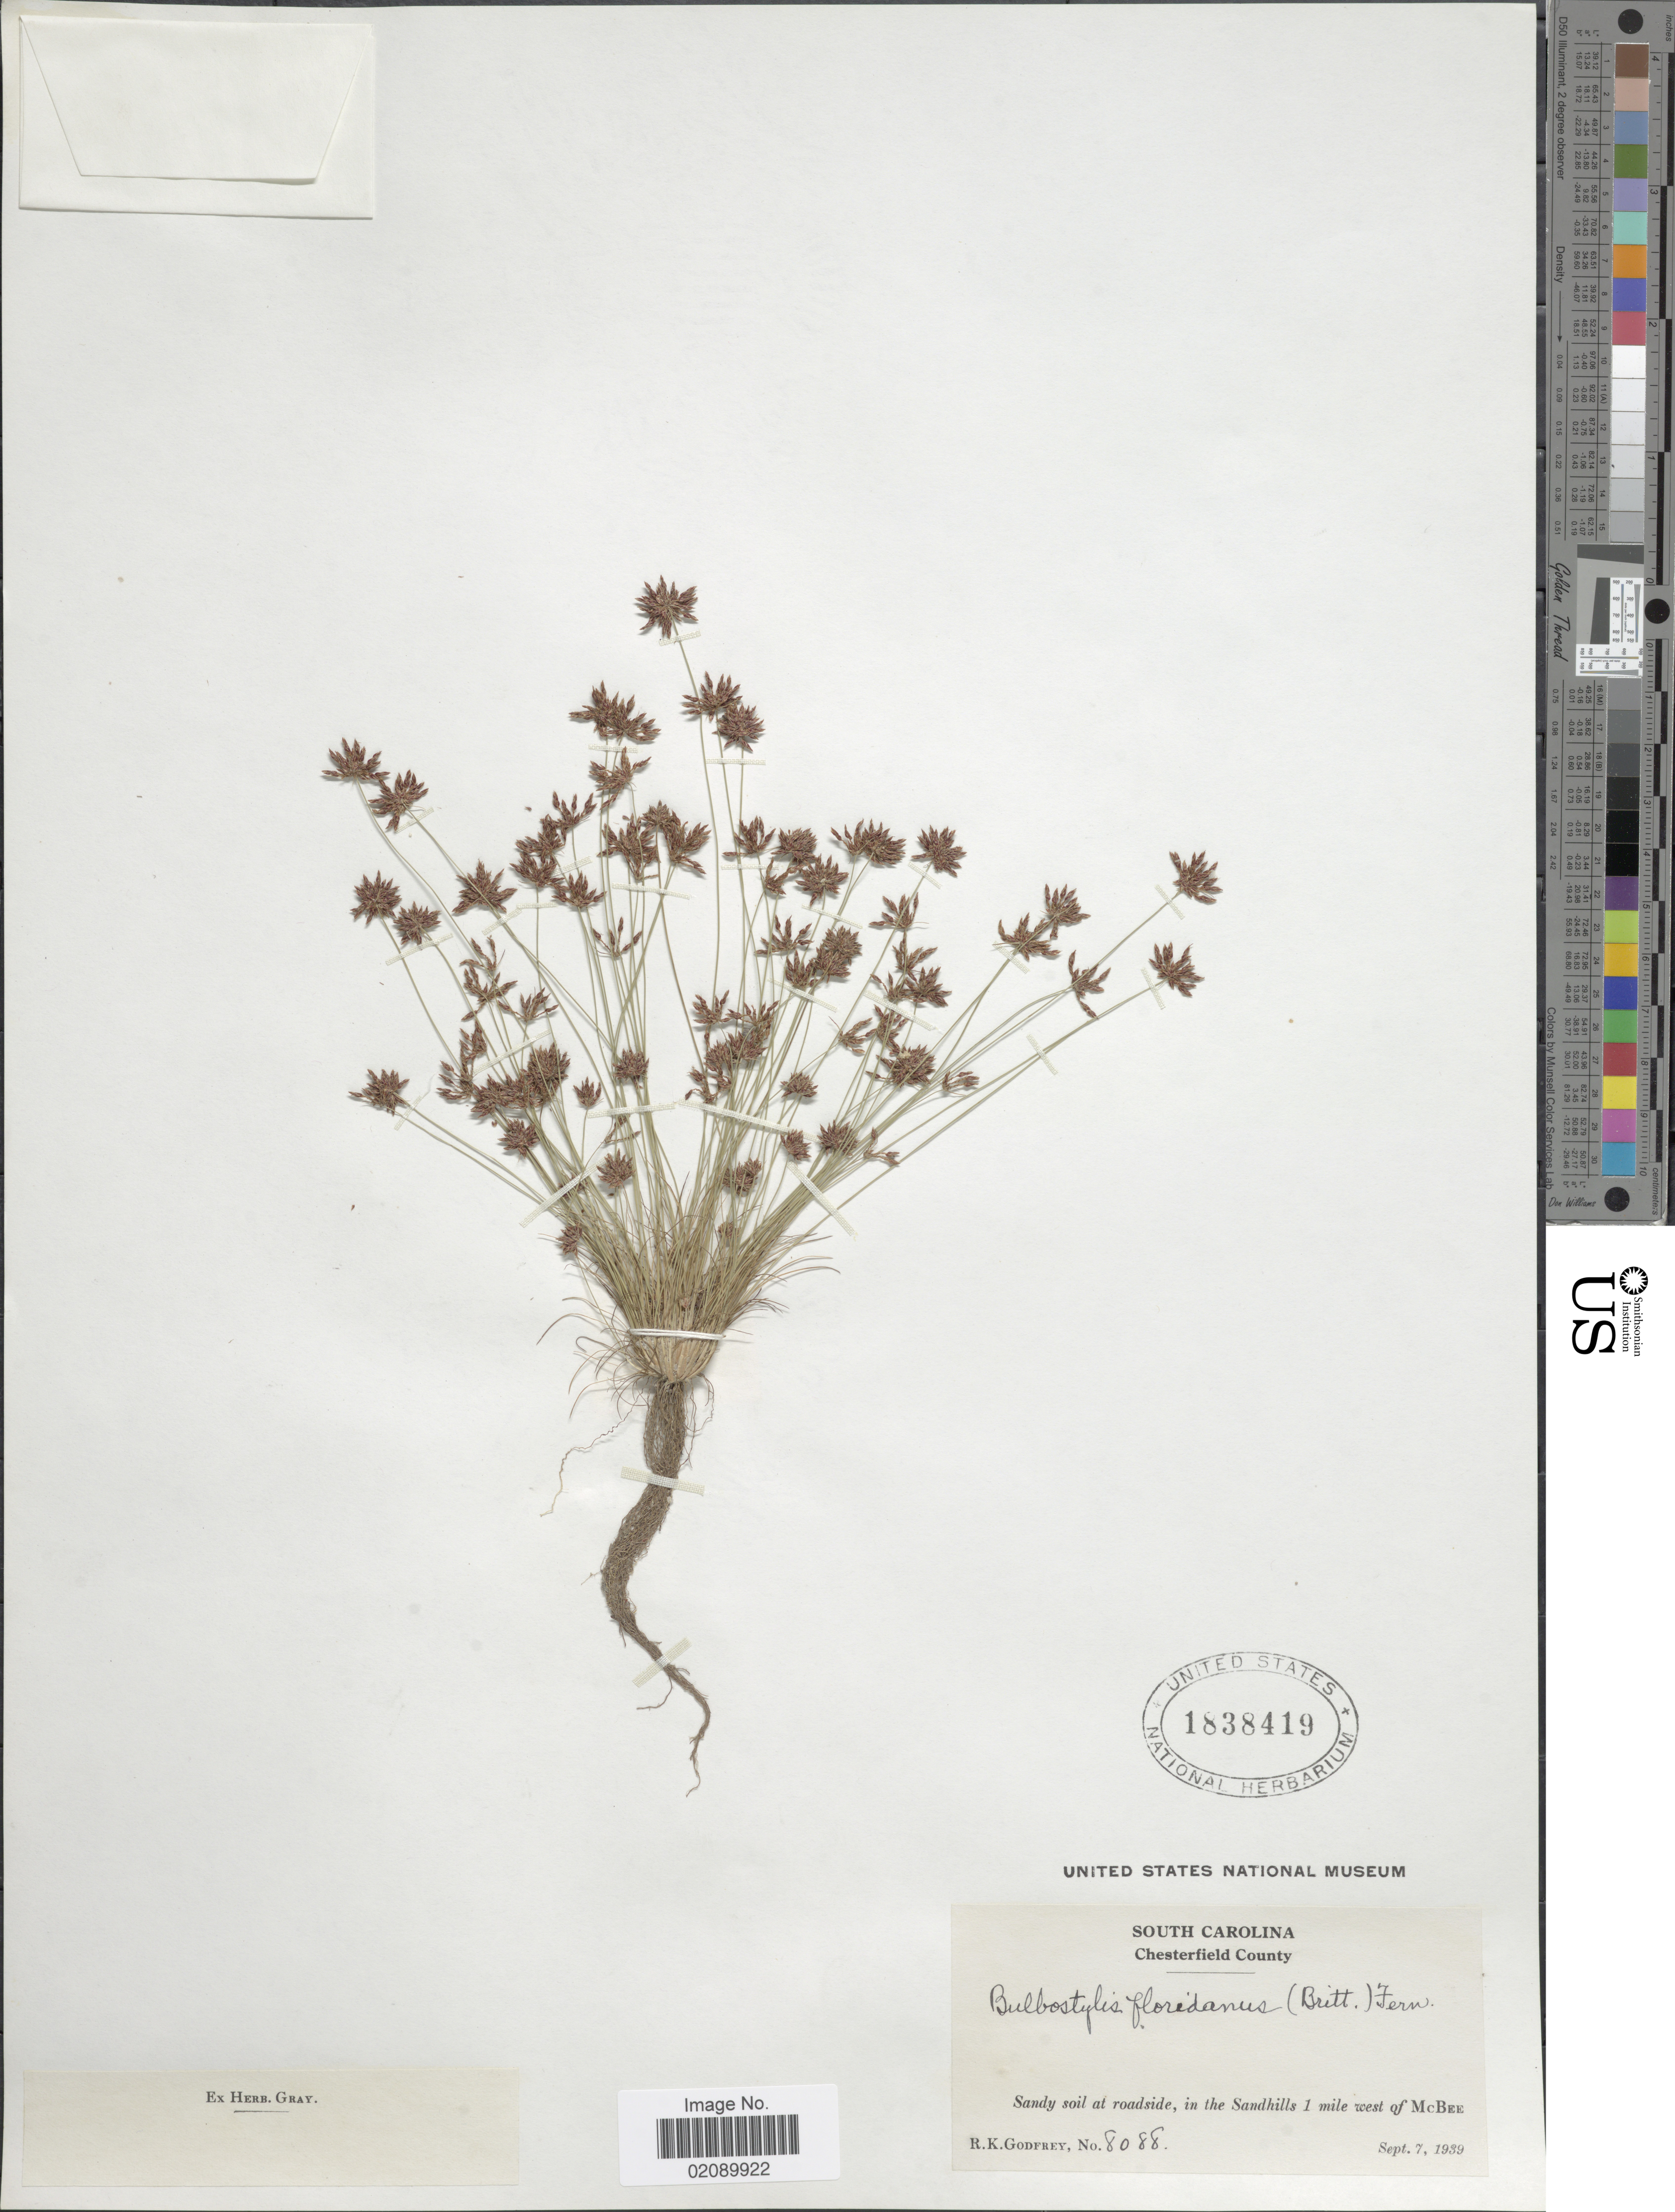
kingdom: Plantae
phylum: Tracheophyta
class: Liliopsida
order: Poales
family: Cyperaceae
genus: Bulbostylis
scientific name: Bulbostylis barbata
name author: (Rottb.) C.B. Clarke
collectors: R. K. Godfrey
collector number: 8088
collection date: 1939-09-07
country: United States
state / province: South Carolina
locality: Chesterfield County. Sandy soil at roadside, in the Sandhills 1 mile west of McBee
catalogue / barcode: US 1838419